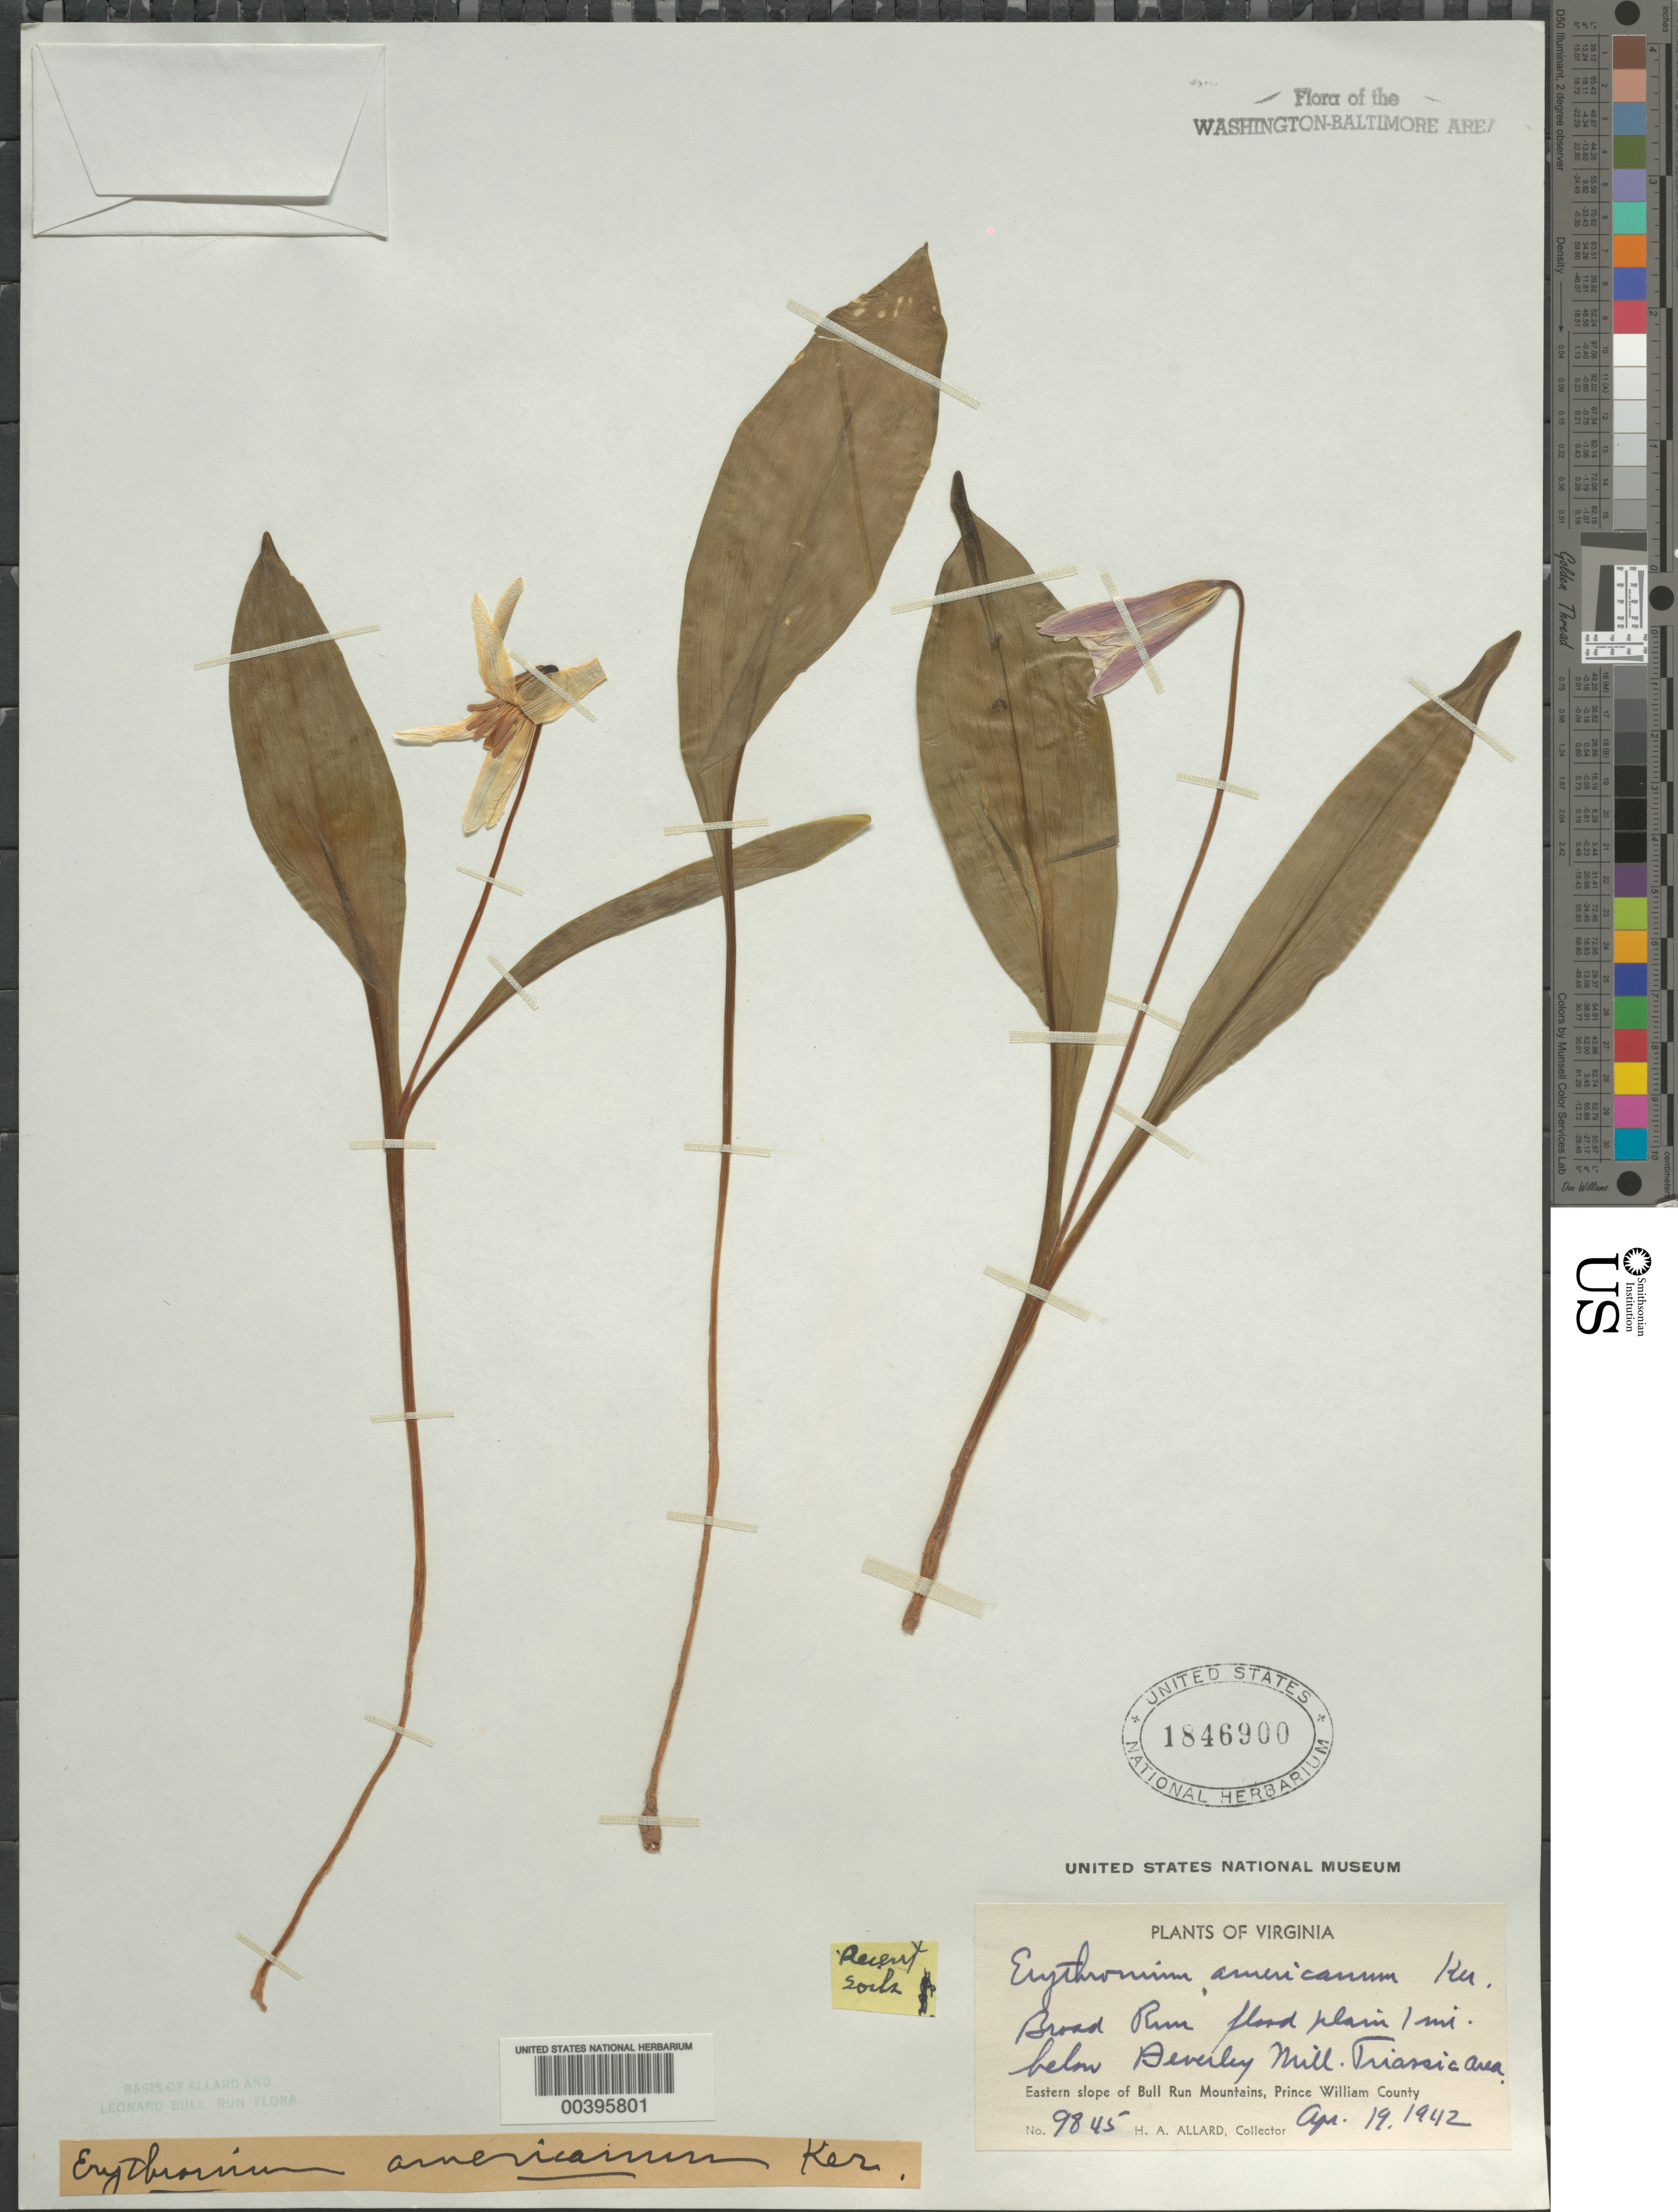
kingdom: Plantae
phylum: Tracheophyta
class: Liliopsida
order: Liliales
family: Liliaceae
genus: Erythronium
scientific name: Erythronium americanum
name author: Ker Gawl.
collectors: H. A. Allard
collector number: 9845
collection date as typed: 19 Apr 1942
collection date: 1942-04-19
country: United States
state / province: Virginia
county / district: Prince William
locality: Broad Run, below Beverley Mill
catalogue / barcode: US 1846900